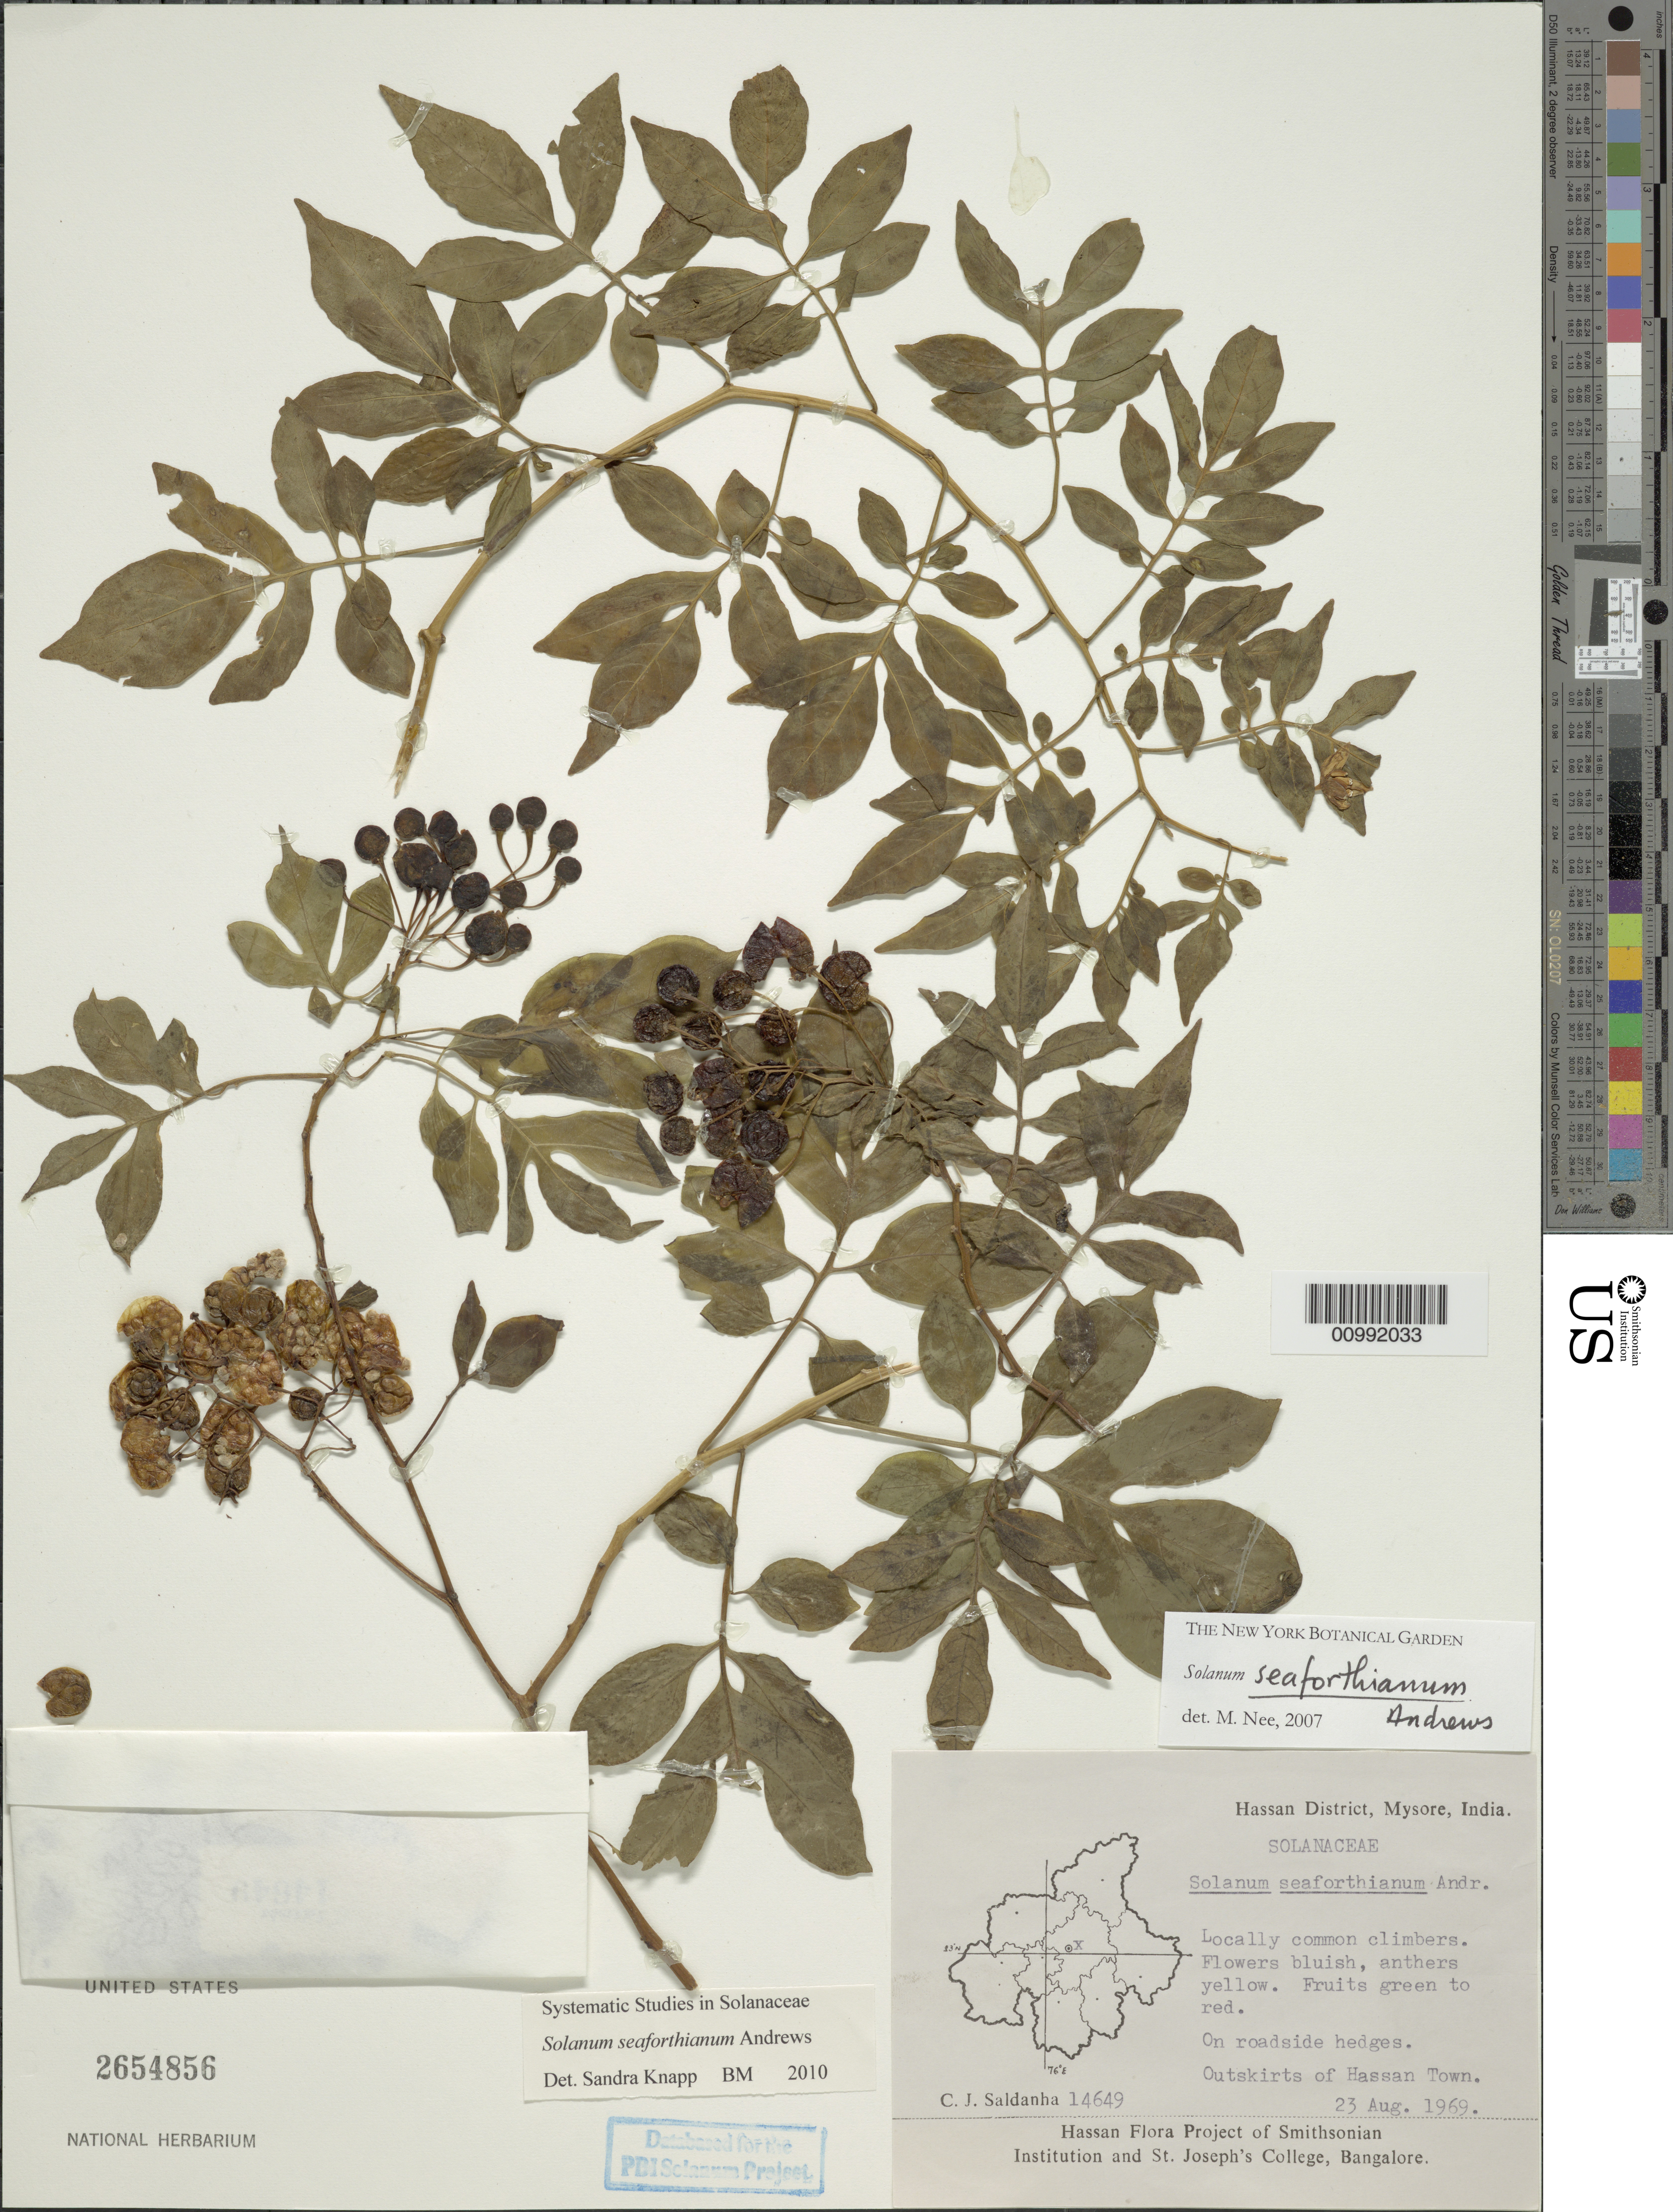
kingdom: Plantae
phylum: Tracheophyta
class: Magnoliopsida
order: Solanales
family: Solanaceae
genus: Solanum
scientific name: Solanum seaforthianum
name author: Andrews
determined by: Knapp, S. D.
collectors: C. J. Saldanha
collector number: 14649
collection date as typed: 23 Aug 1969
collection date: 1969-08-23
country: India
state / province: Karnataka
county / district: Mysore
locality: outskirts of town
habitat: roadside hedges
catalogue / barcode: US 2654856